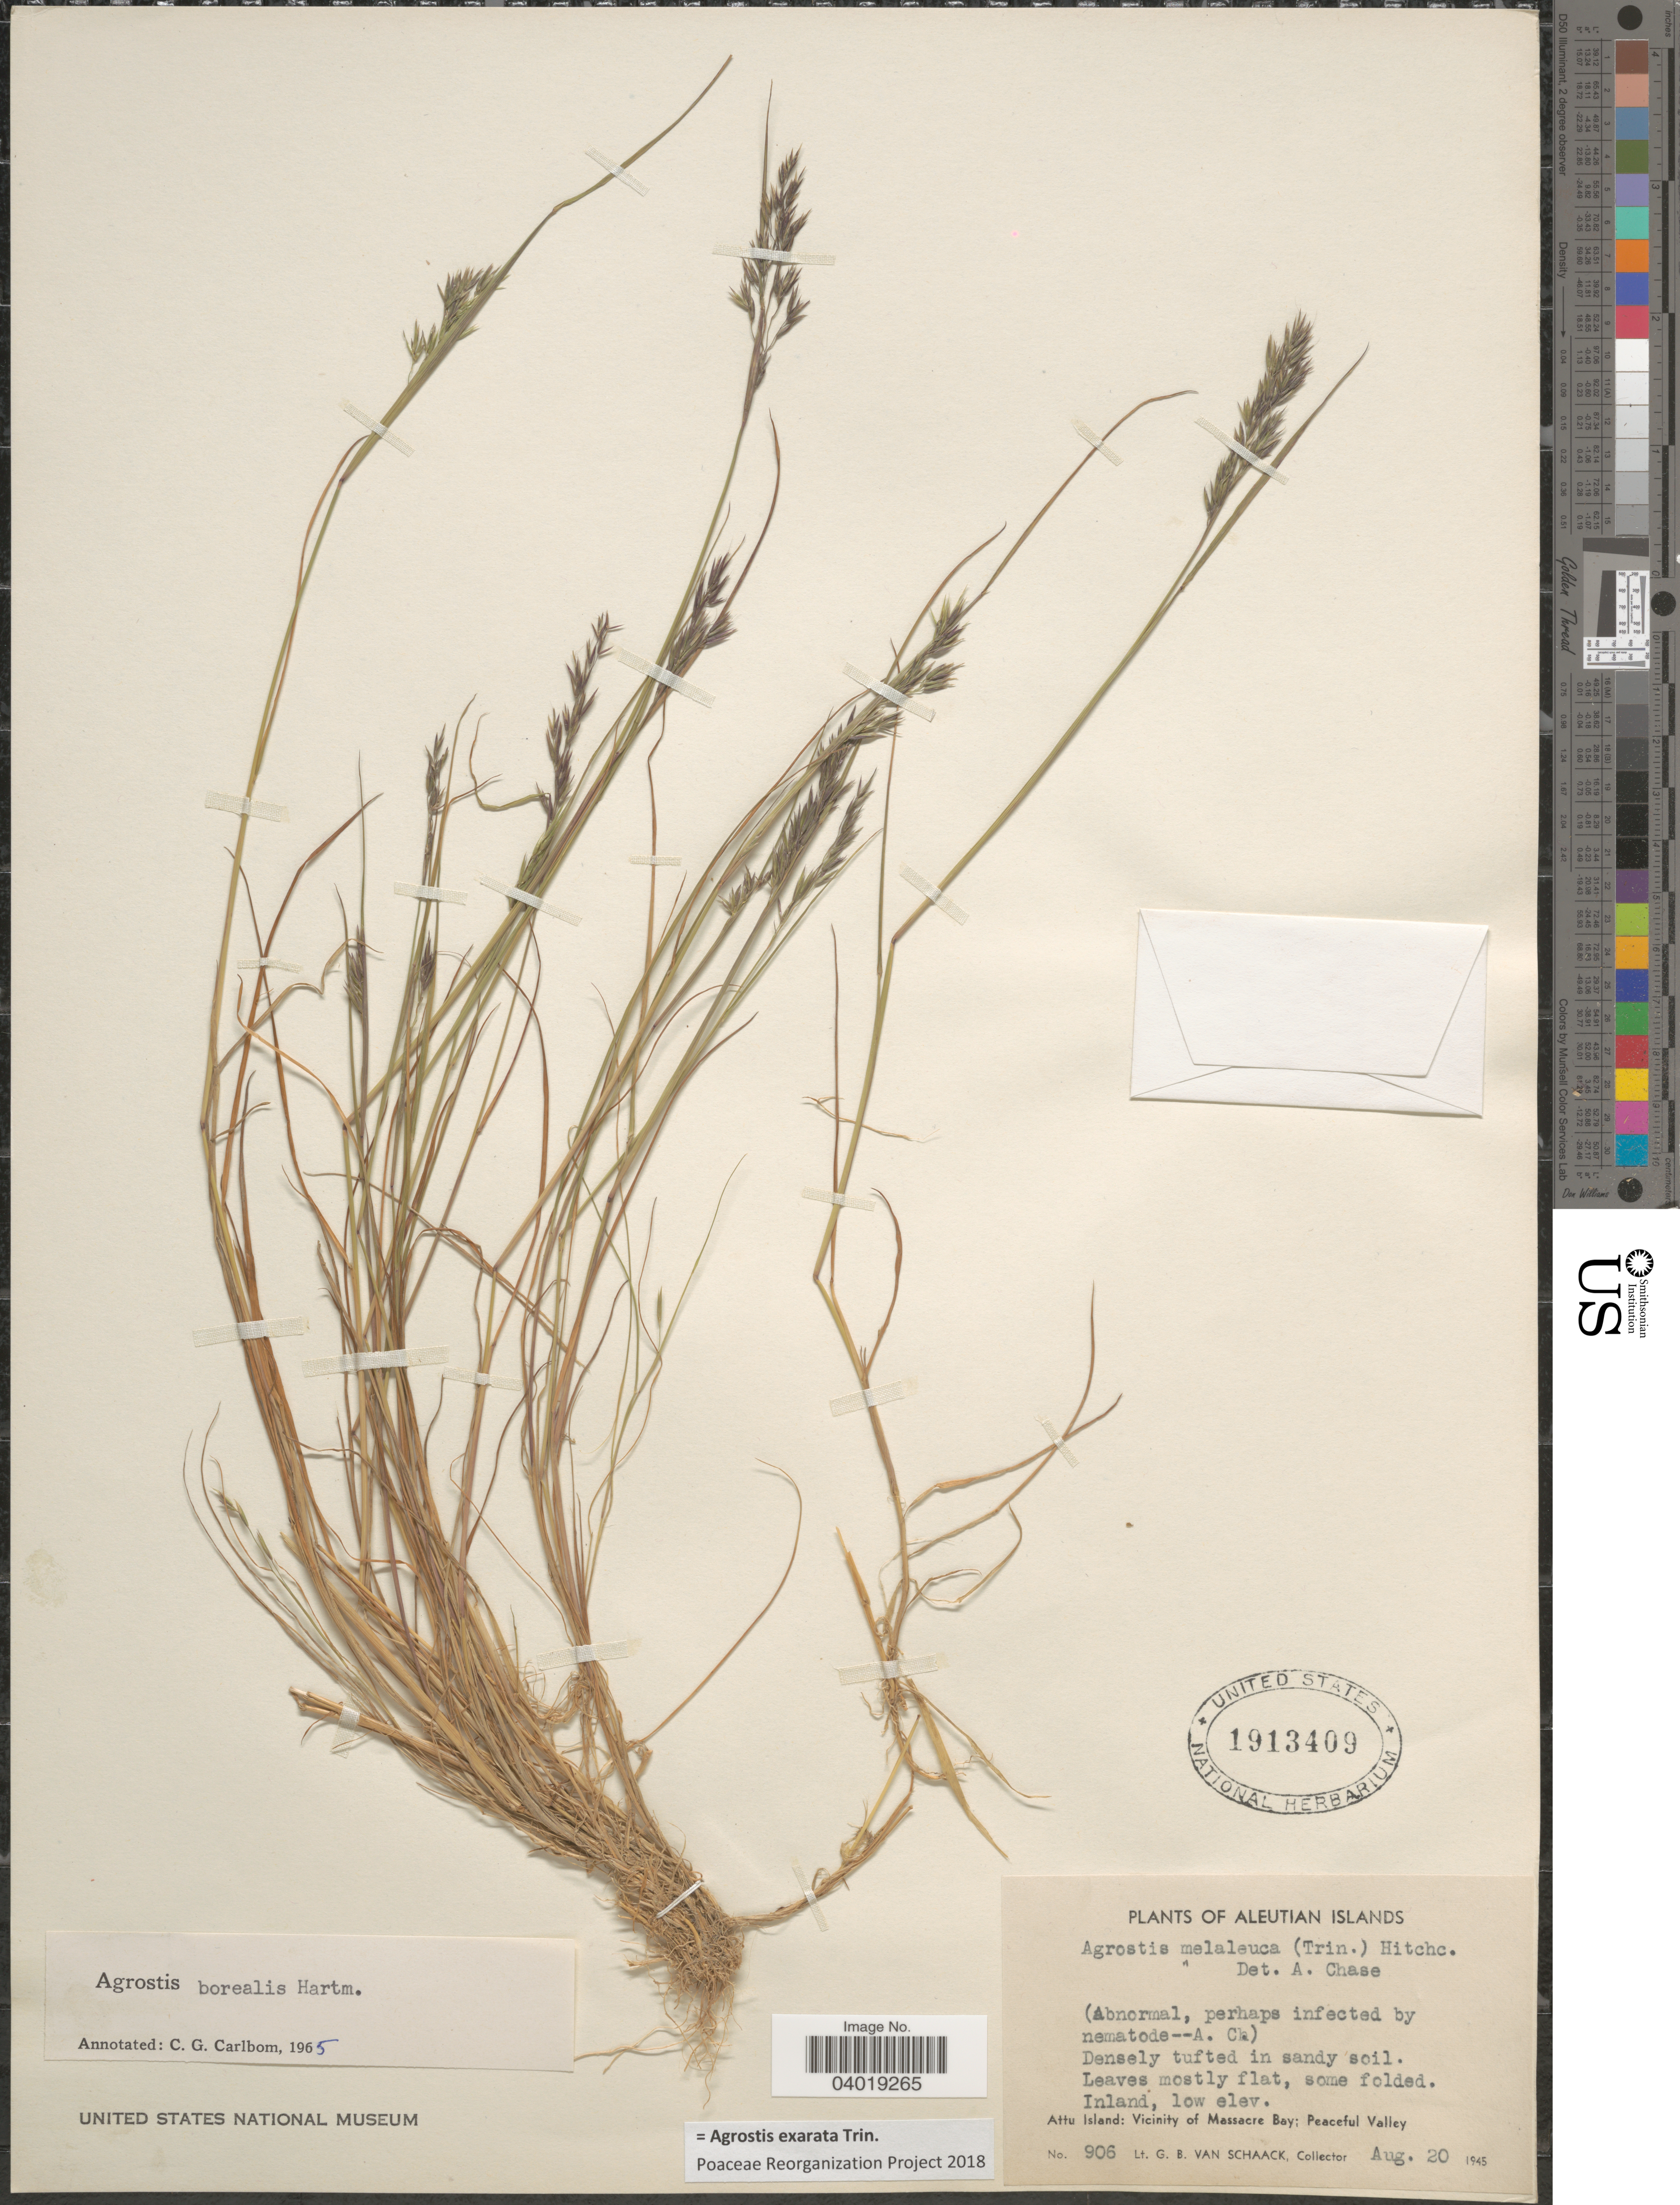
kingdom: Plantae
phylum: Tracheophyta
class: Liliopsida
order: Poales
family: Poaceae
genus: Agrostis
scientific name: Agrostis exarata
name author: Trin.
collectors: G. Van Schaack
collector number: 906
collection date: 1945-08-20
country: United States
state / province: Alaska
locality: Aleutian Islands. Attu Island: Vicinity of Massacre Bay; Peaceful Valley.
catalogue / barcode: US 1913409